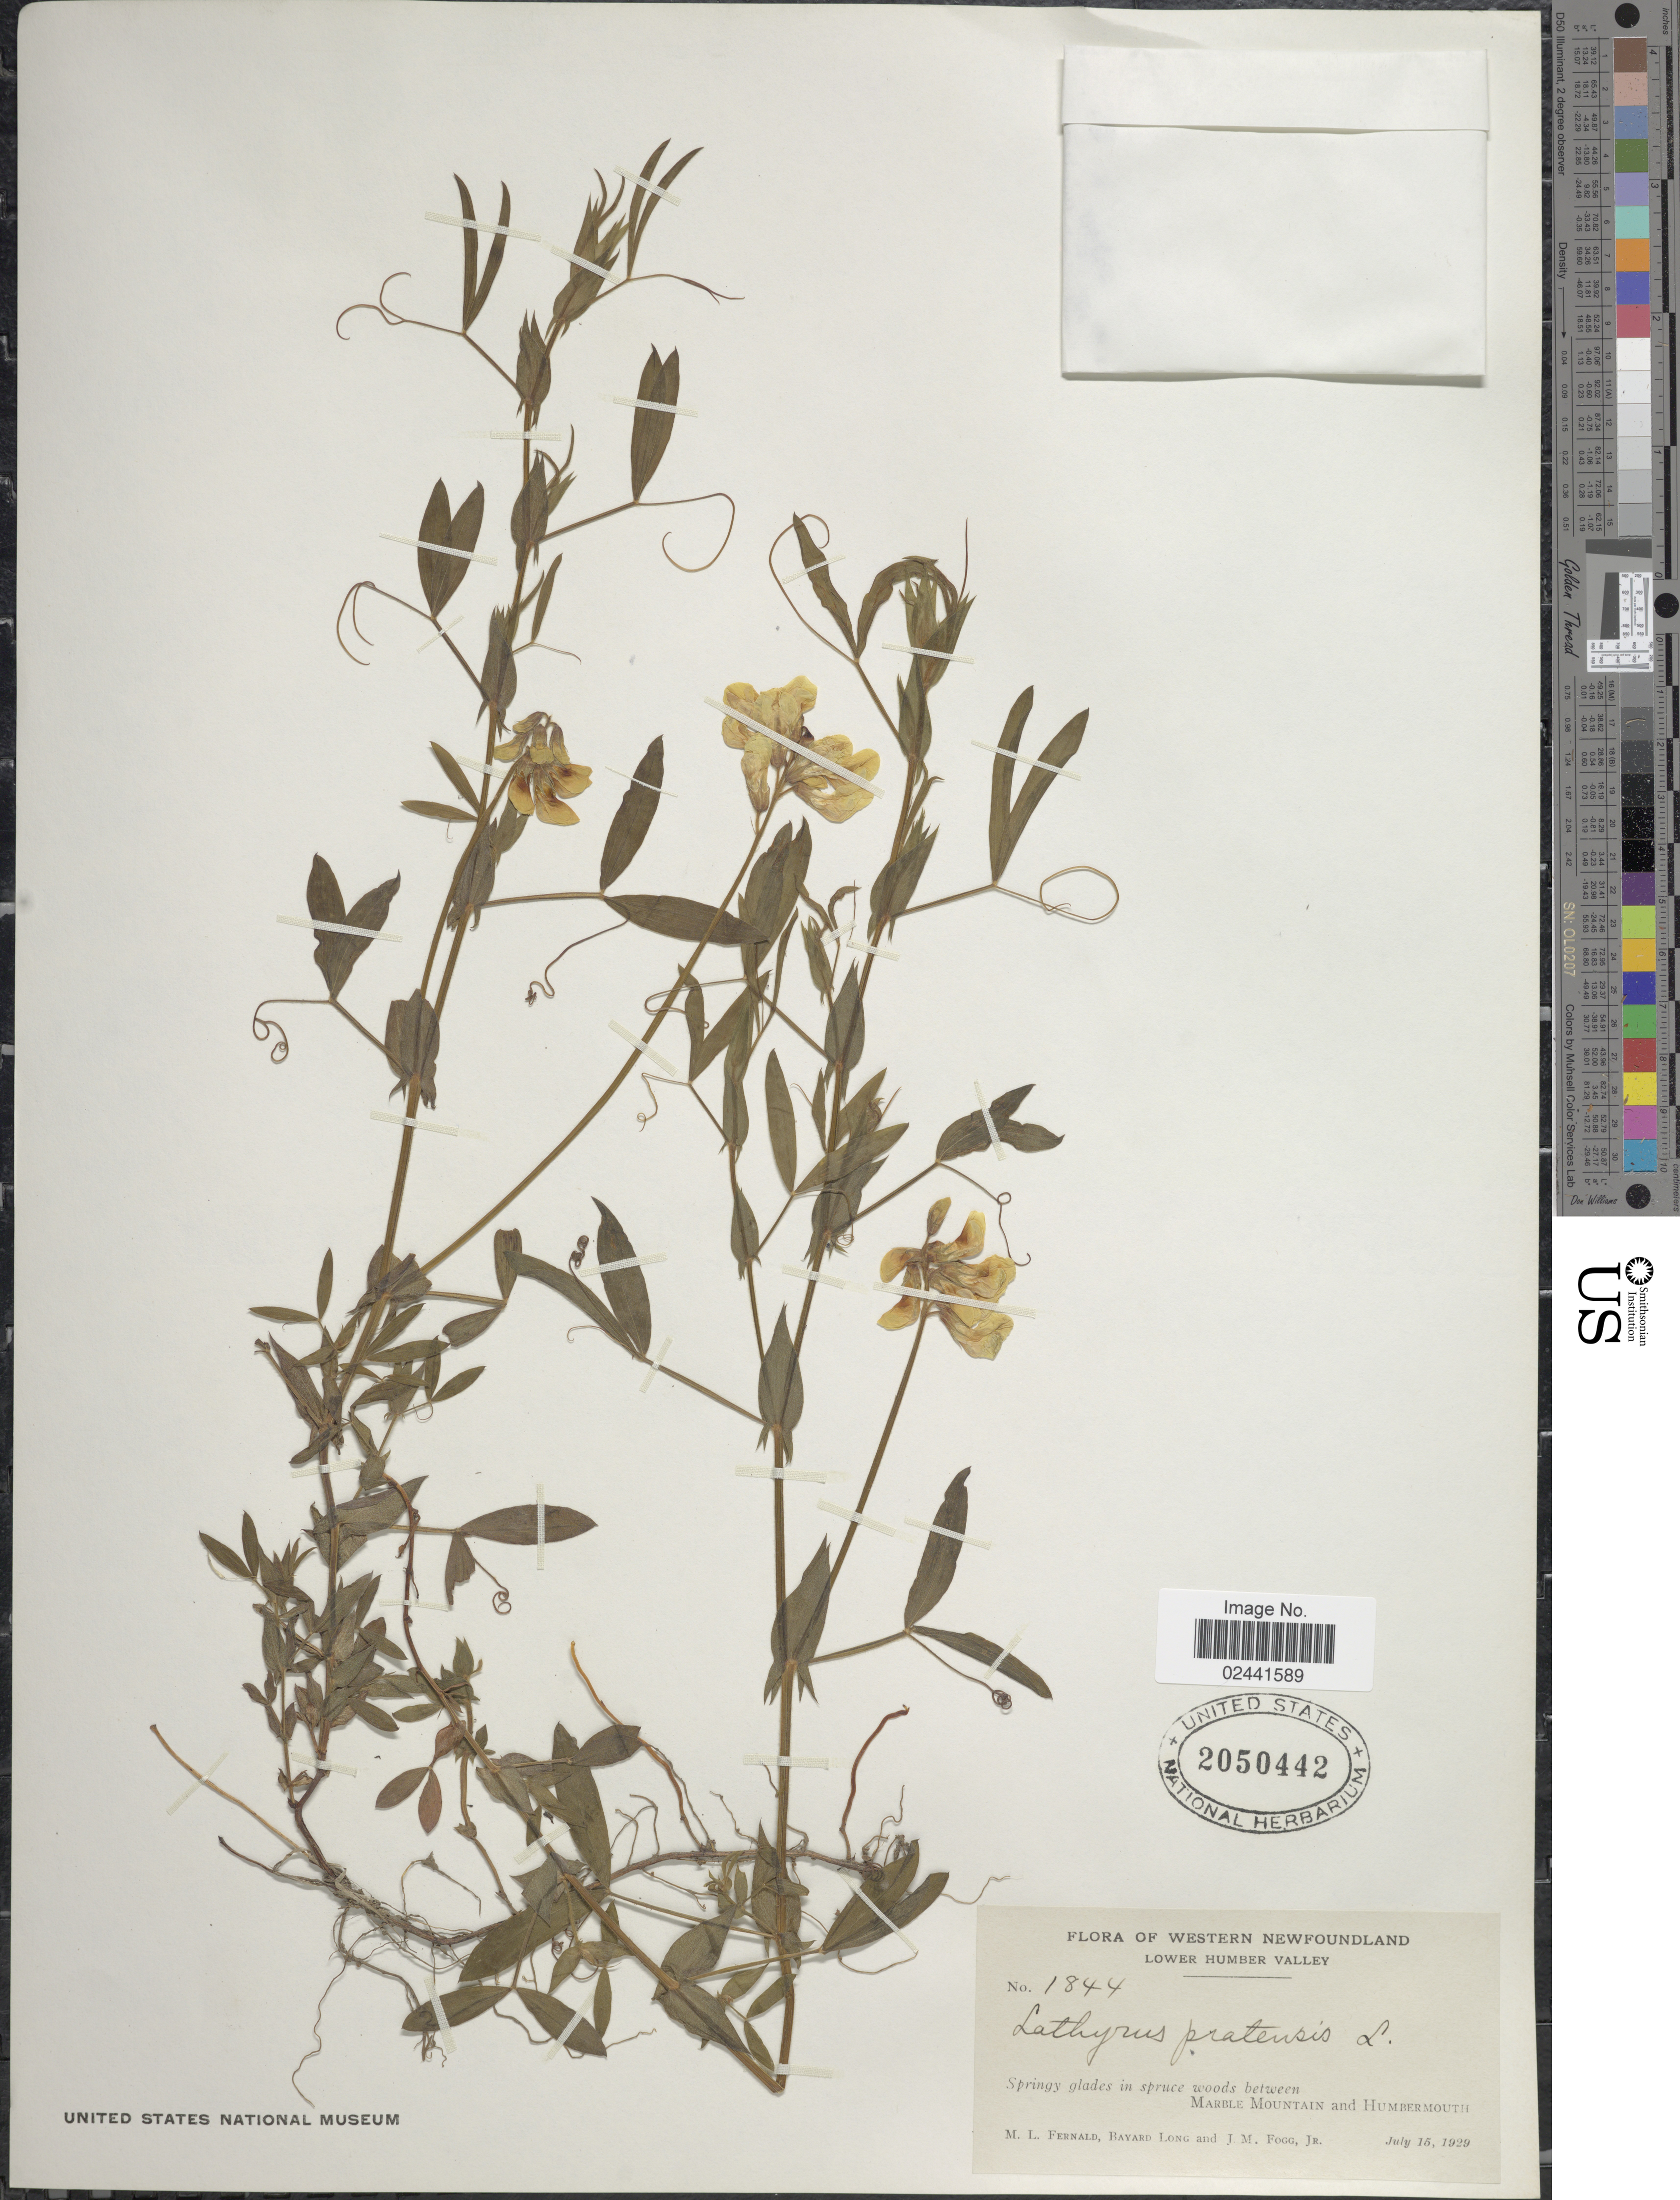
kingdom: Plantae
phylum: Tracheophyta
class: Magnoliopsida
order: Fabales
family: Fabaceae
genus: Lathyrus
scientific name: Lathyrus pratensis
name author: L.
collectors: M. L. Fernald, B. Long & J. Fogg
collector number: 1844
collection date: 1929-07-15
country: Canada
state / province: Newfoundland and Labrador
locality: Western Newfoundland, Lower Humber Valley, Springy glades in spruce woods between Marble Mountain and Humbermouth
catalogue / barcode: US 2050442